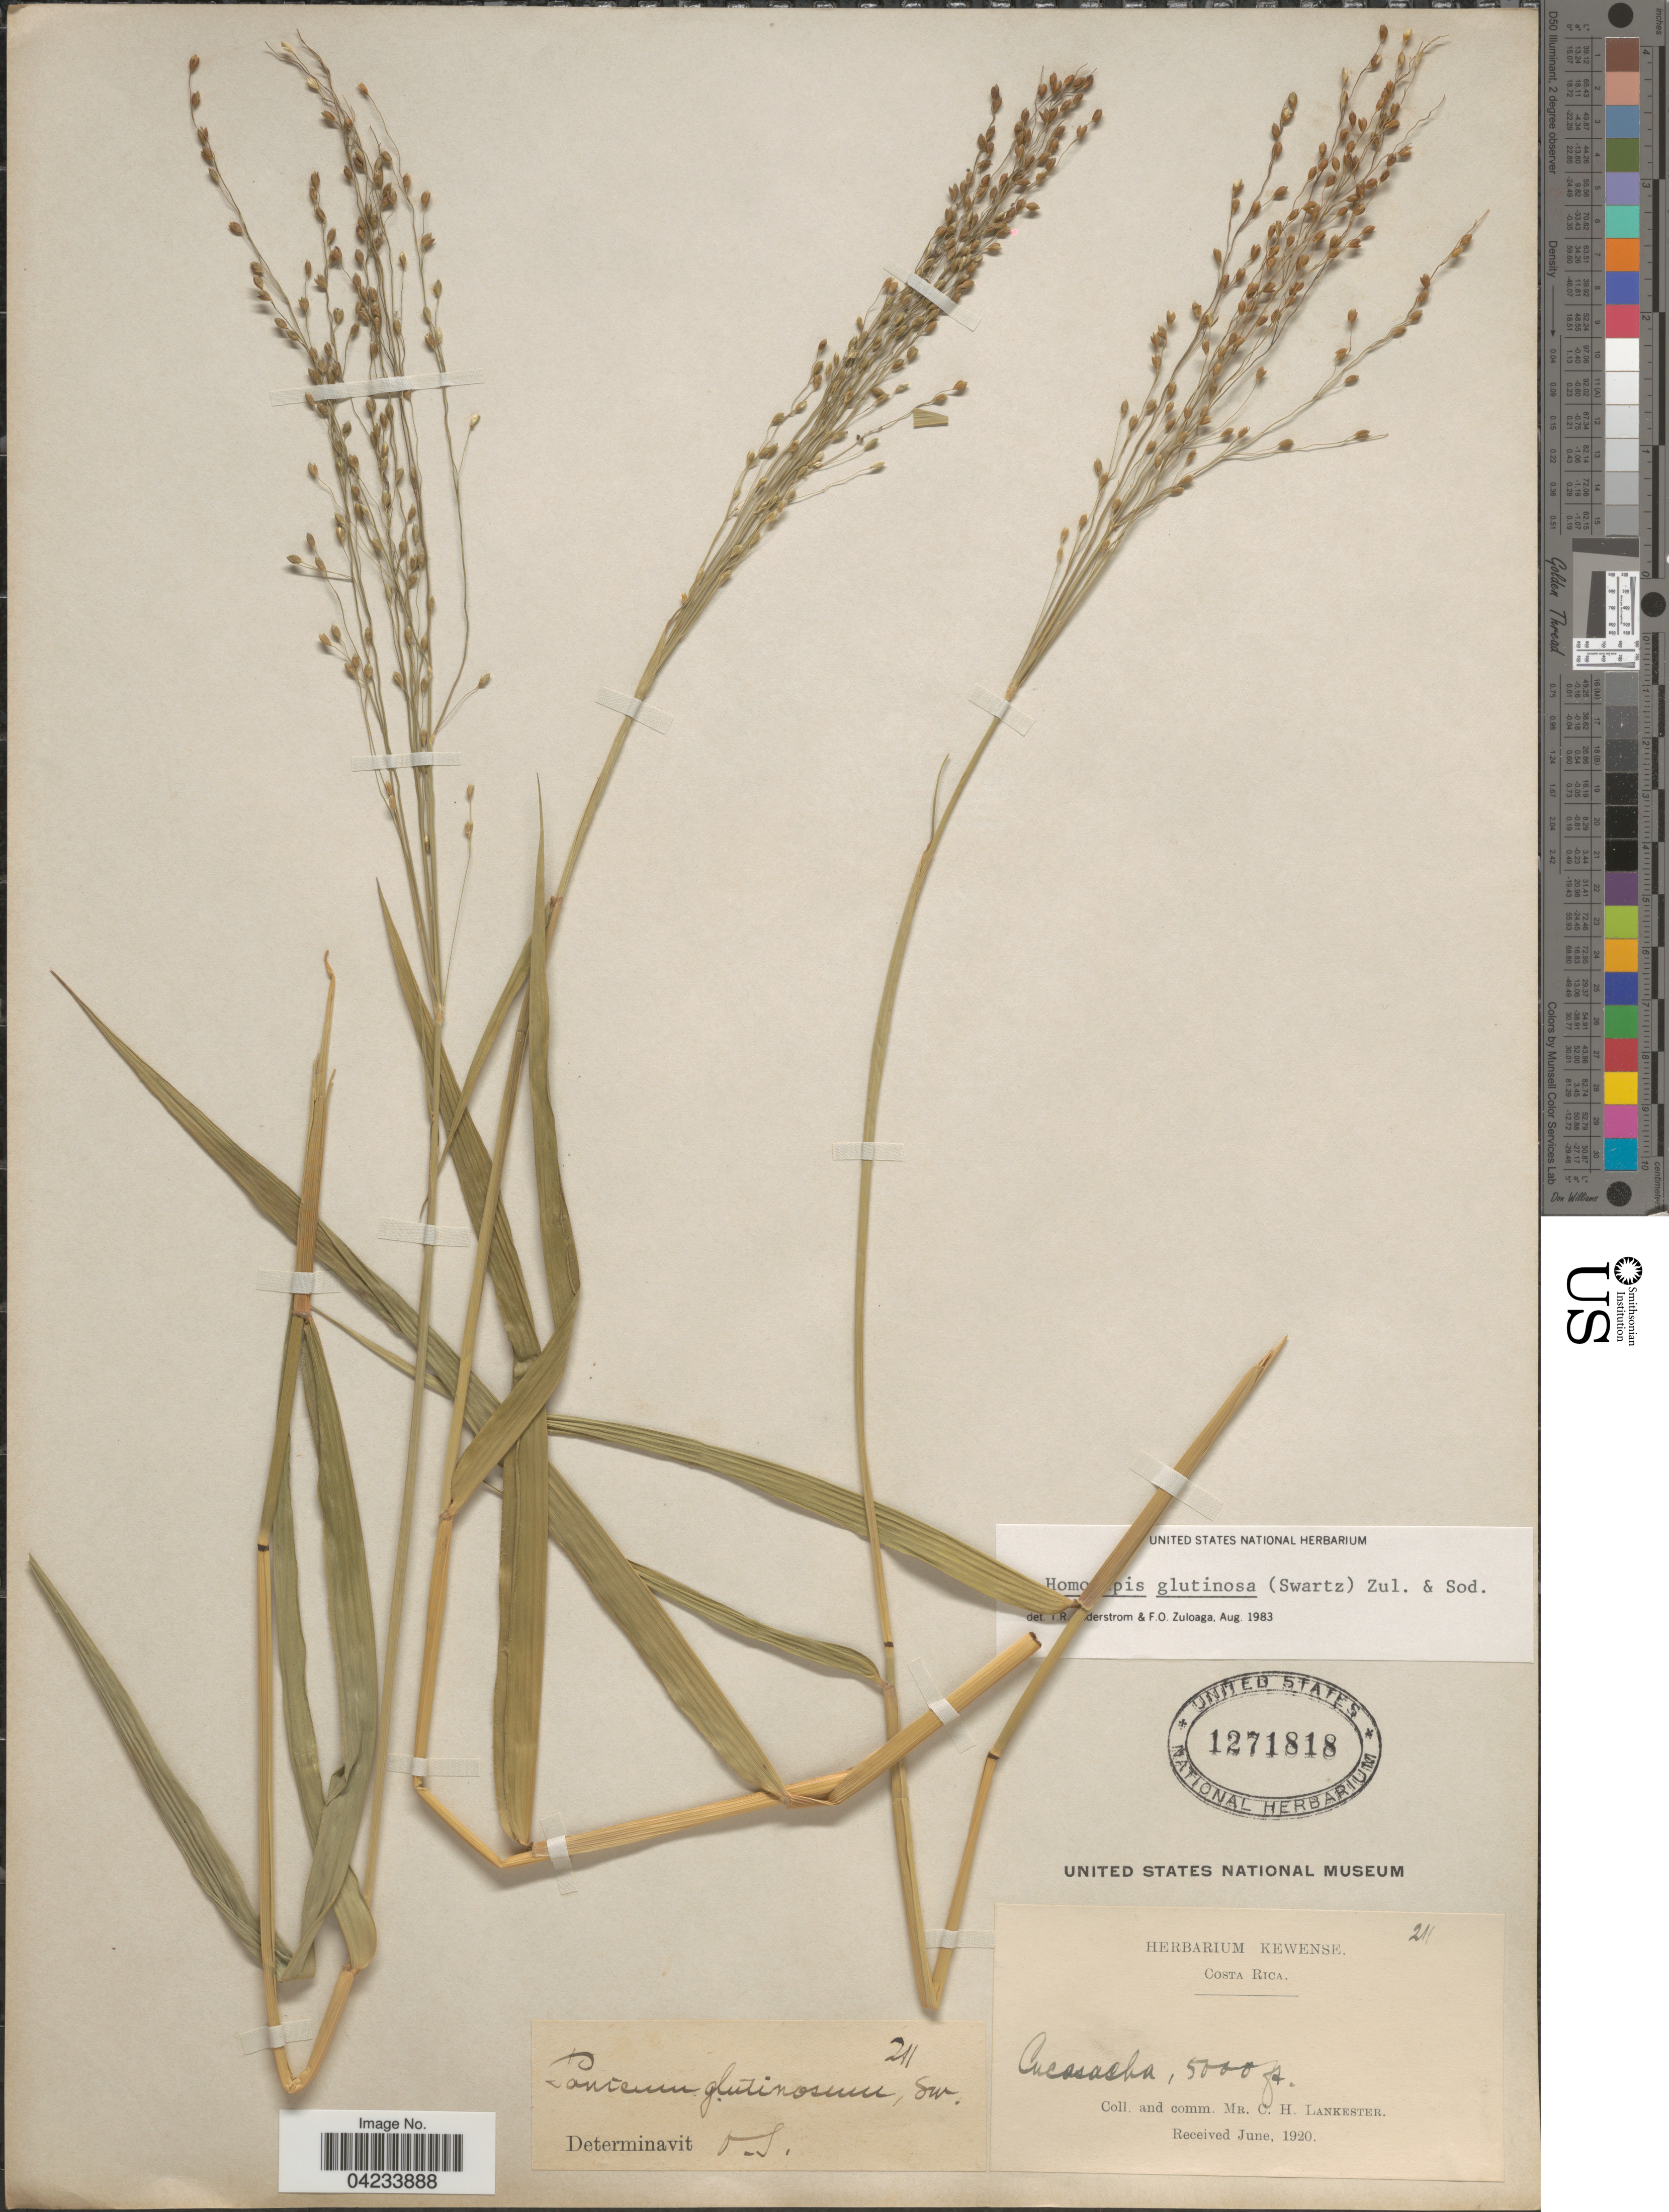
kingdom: Plantae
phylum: Tracheophyta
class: Liliopsida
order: Poales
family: Poaceae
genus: Homolepis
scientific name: Homolepis glutinosa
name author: (Sw.) Zuloaga & Soderstr.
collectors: C. H. Lankester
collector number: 211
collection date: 1920-06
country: Costa Rica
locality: Cucaracha.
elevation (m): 1524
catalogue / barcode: US 1271818